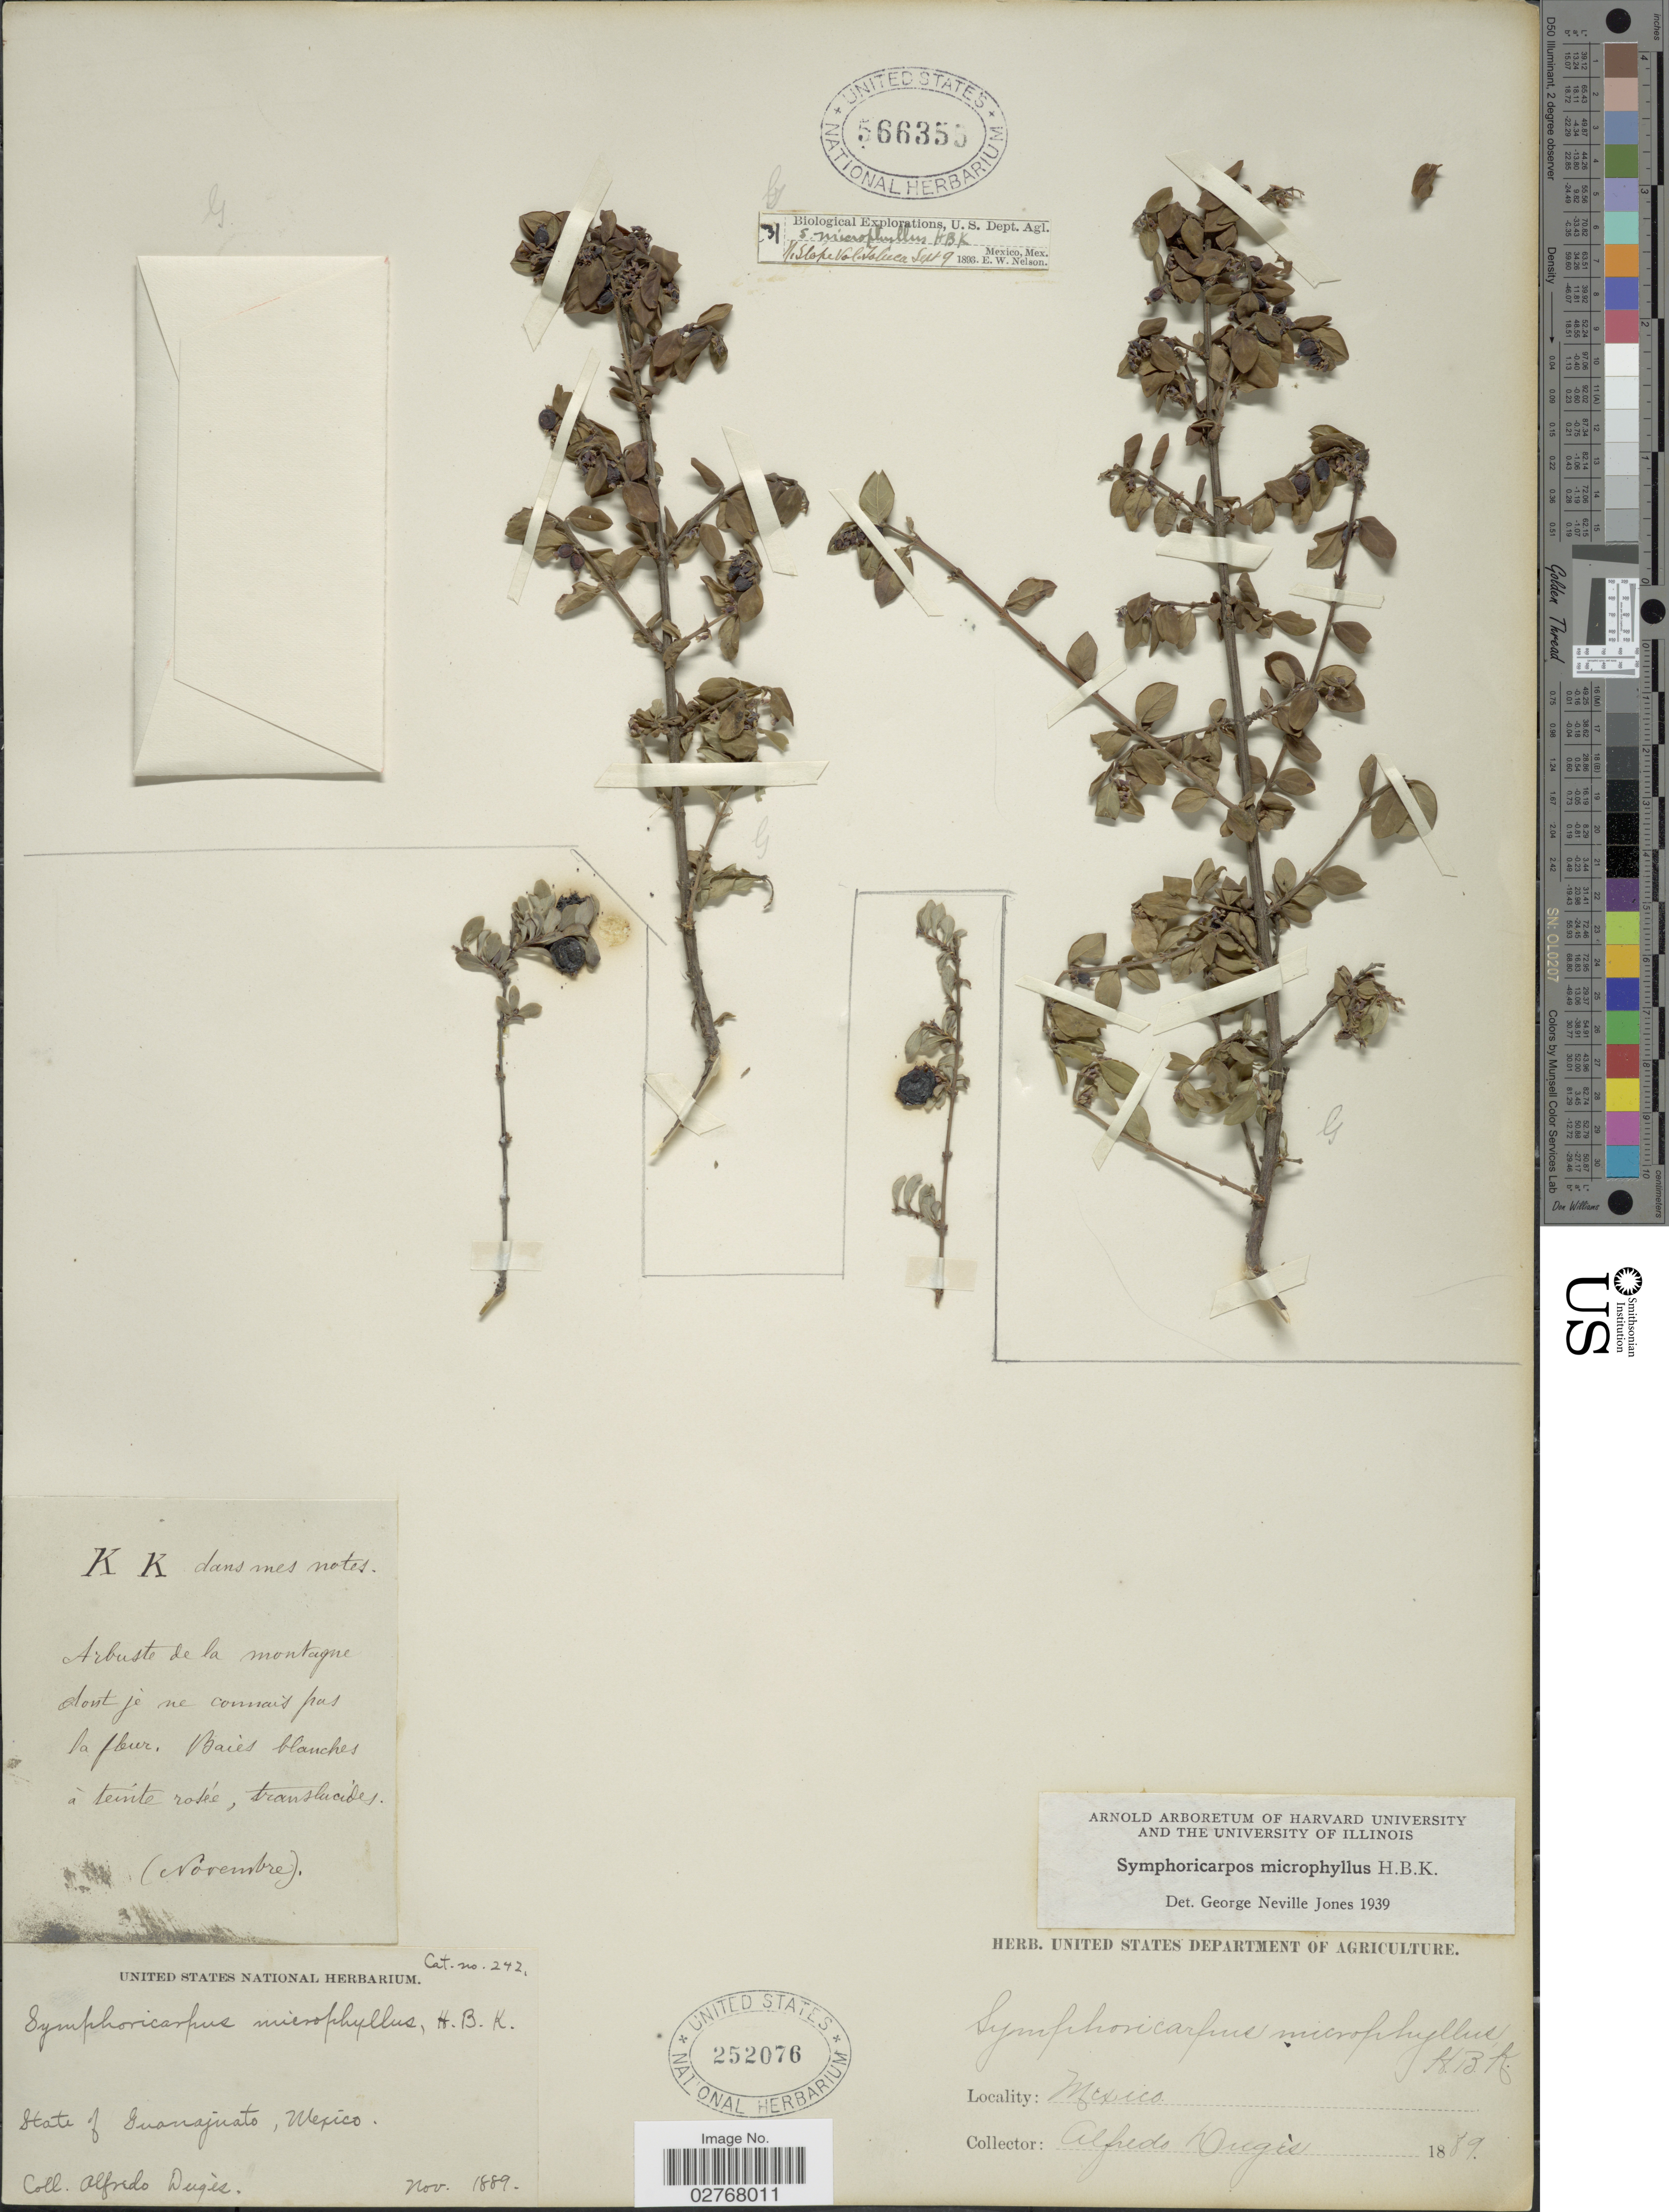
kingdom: Plantae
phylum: Tracheophyta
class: Magnoliopsida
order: Dipsacales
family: Caprifoliaceae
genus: Symphoricarpos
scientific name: Symphoricarpos microphyllus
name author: Kunth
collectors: A. Dugès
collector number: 242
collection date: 1889-11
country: Mexico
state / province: Guanajuato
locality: State of Guanajuato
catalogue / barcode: US 252076